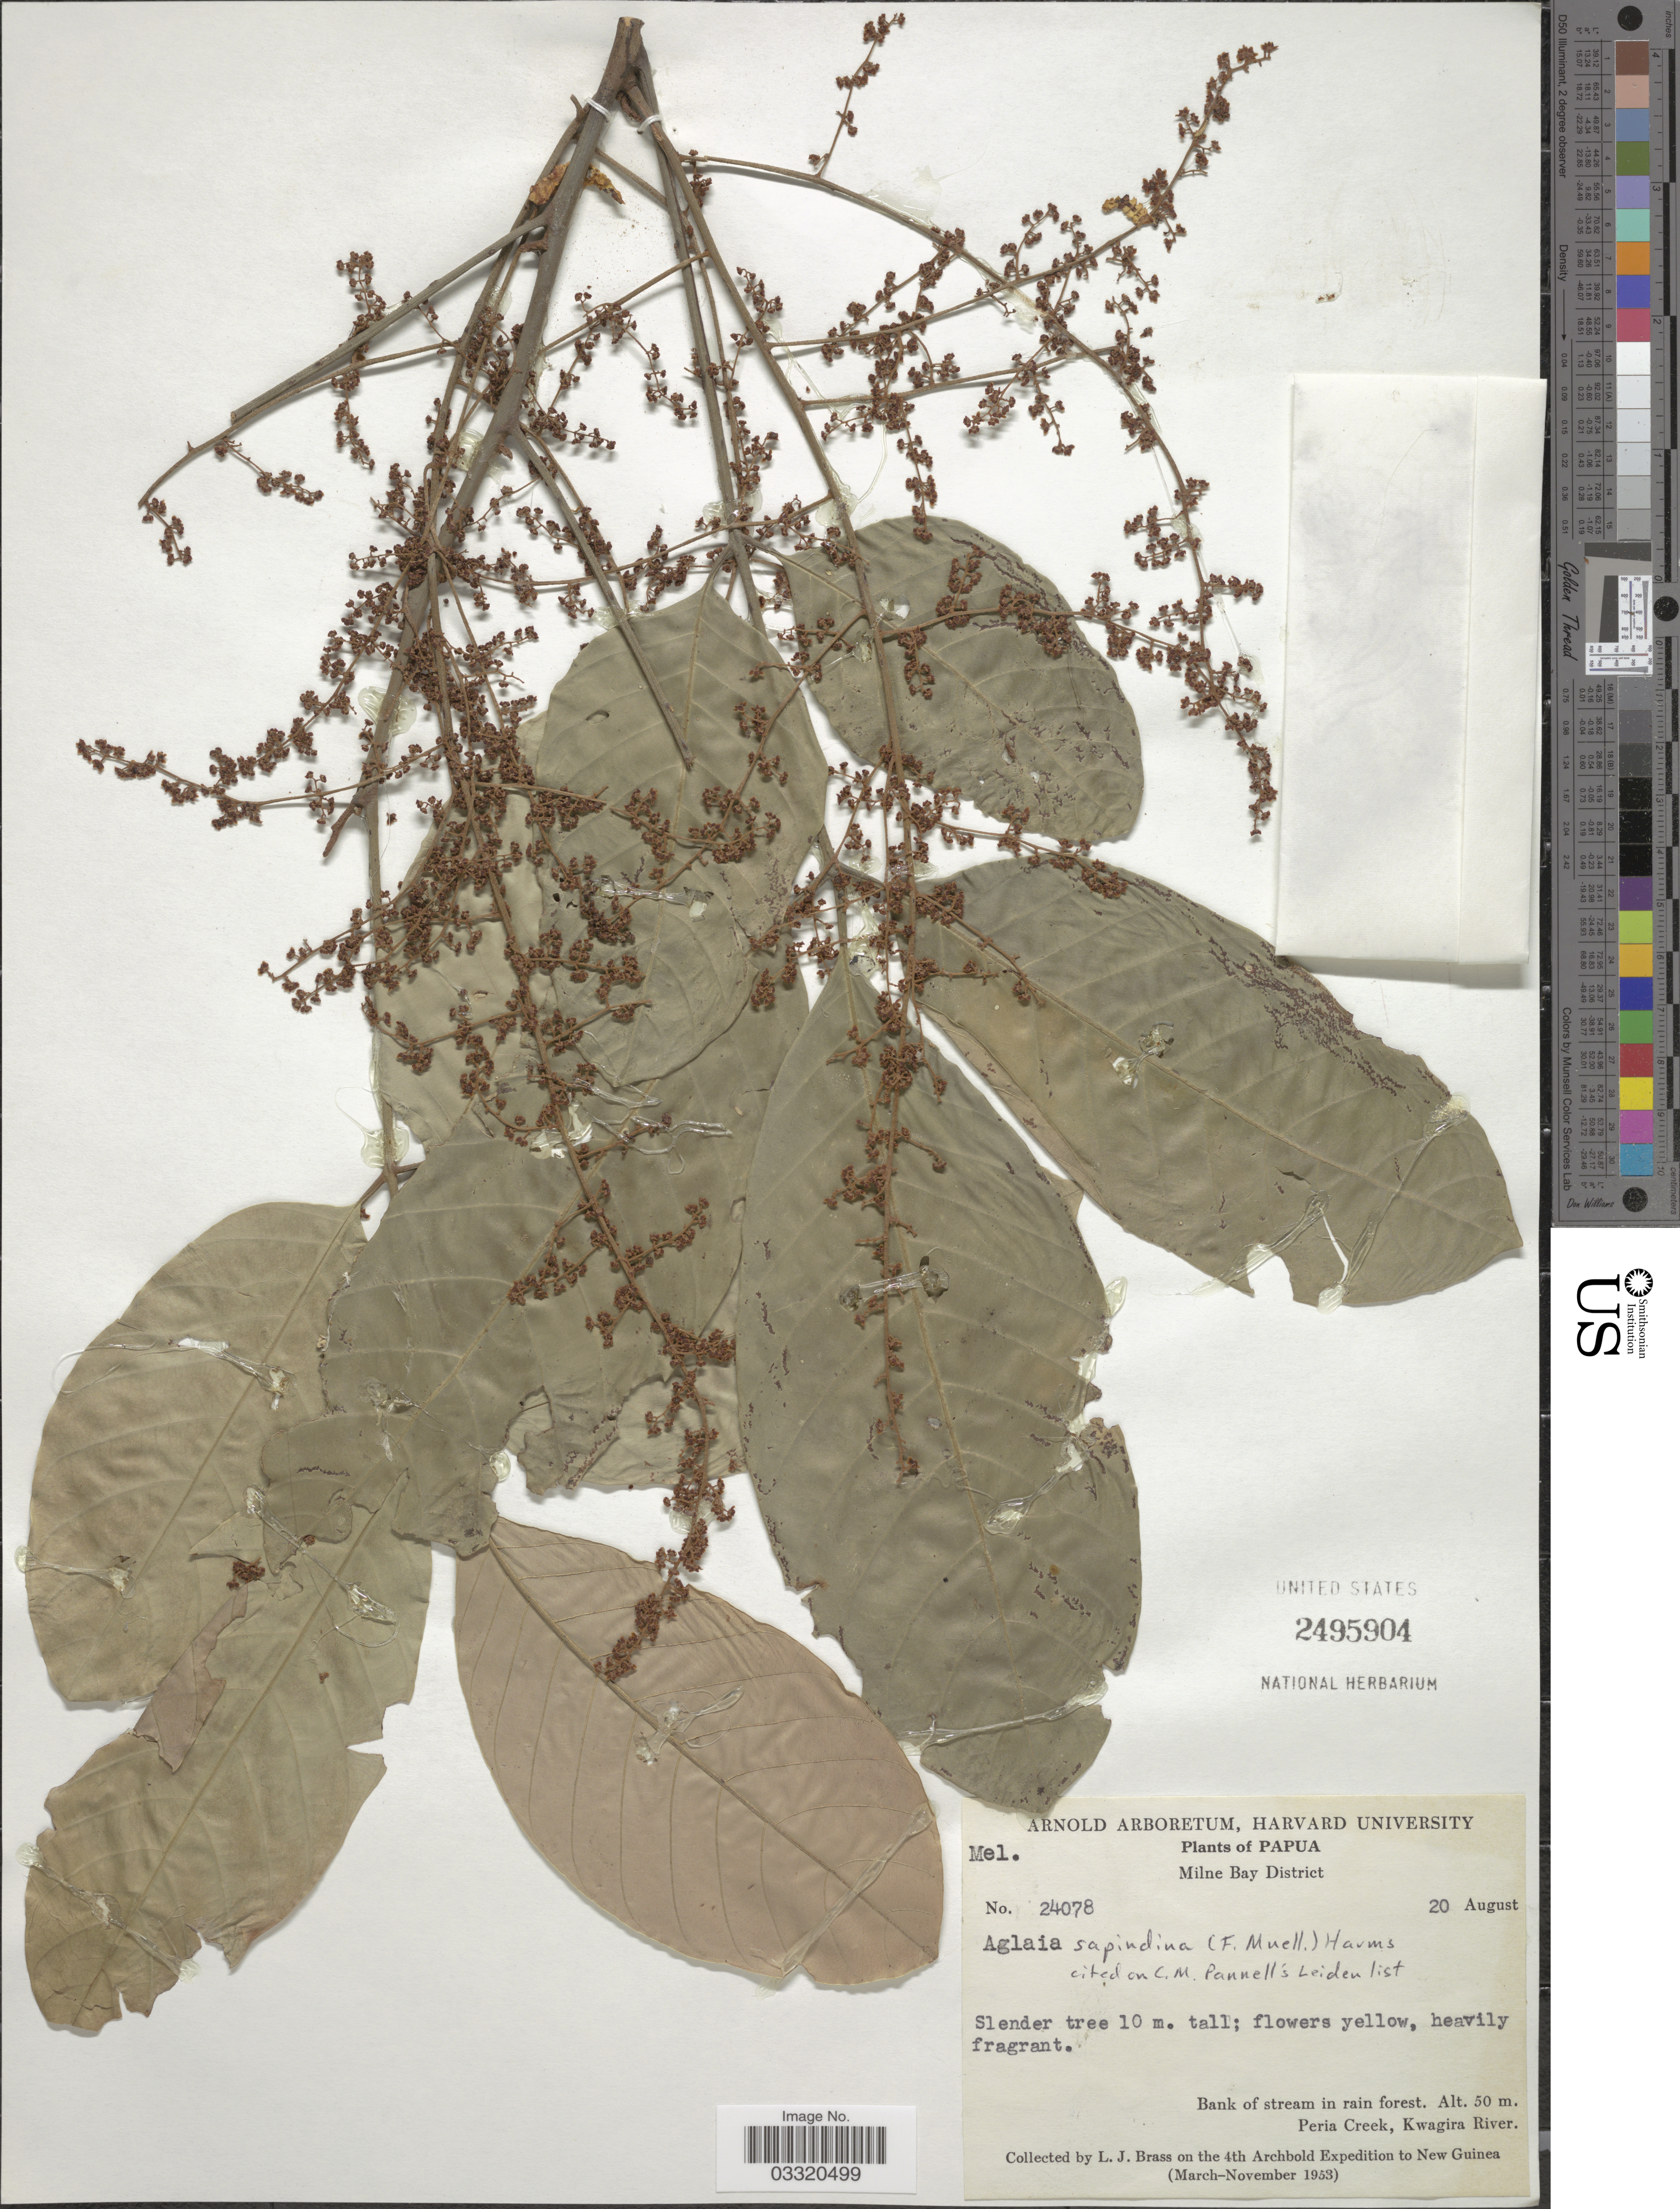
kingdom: Plantae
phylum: Tracheophyta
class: Magnoliopsida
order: Sapindales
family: Meliaceae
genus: Aglaia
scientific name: Aglaia sapindina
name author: (F. Muell.) Harms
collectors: L. J. Brass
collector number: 24078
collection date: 1953-08-20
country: Papua New Guinea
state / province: Milne Bay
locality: Papua. Milne Bay District. Peria Creek, Kwagira River. New Guinea.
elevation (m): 50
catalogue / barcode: US 2495904